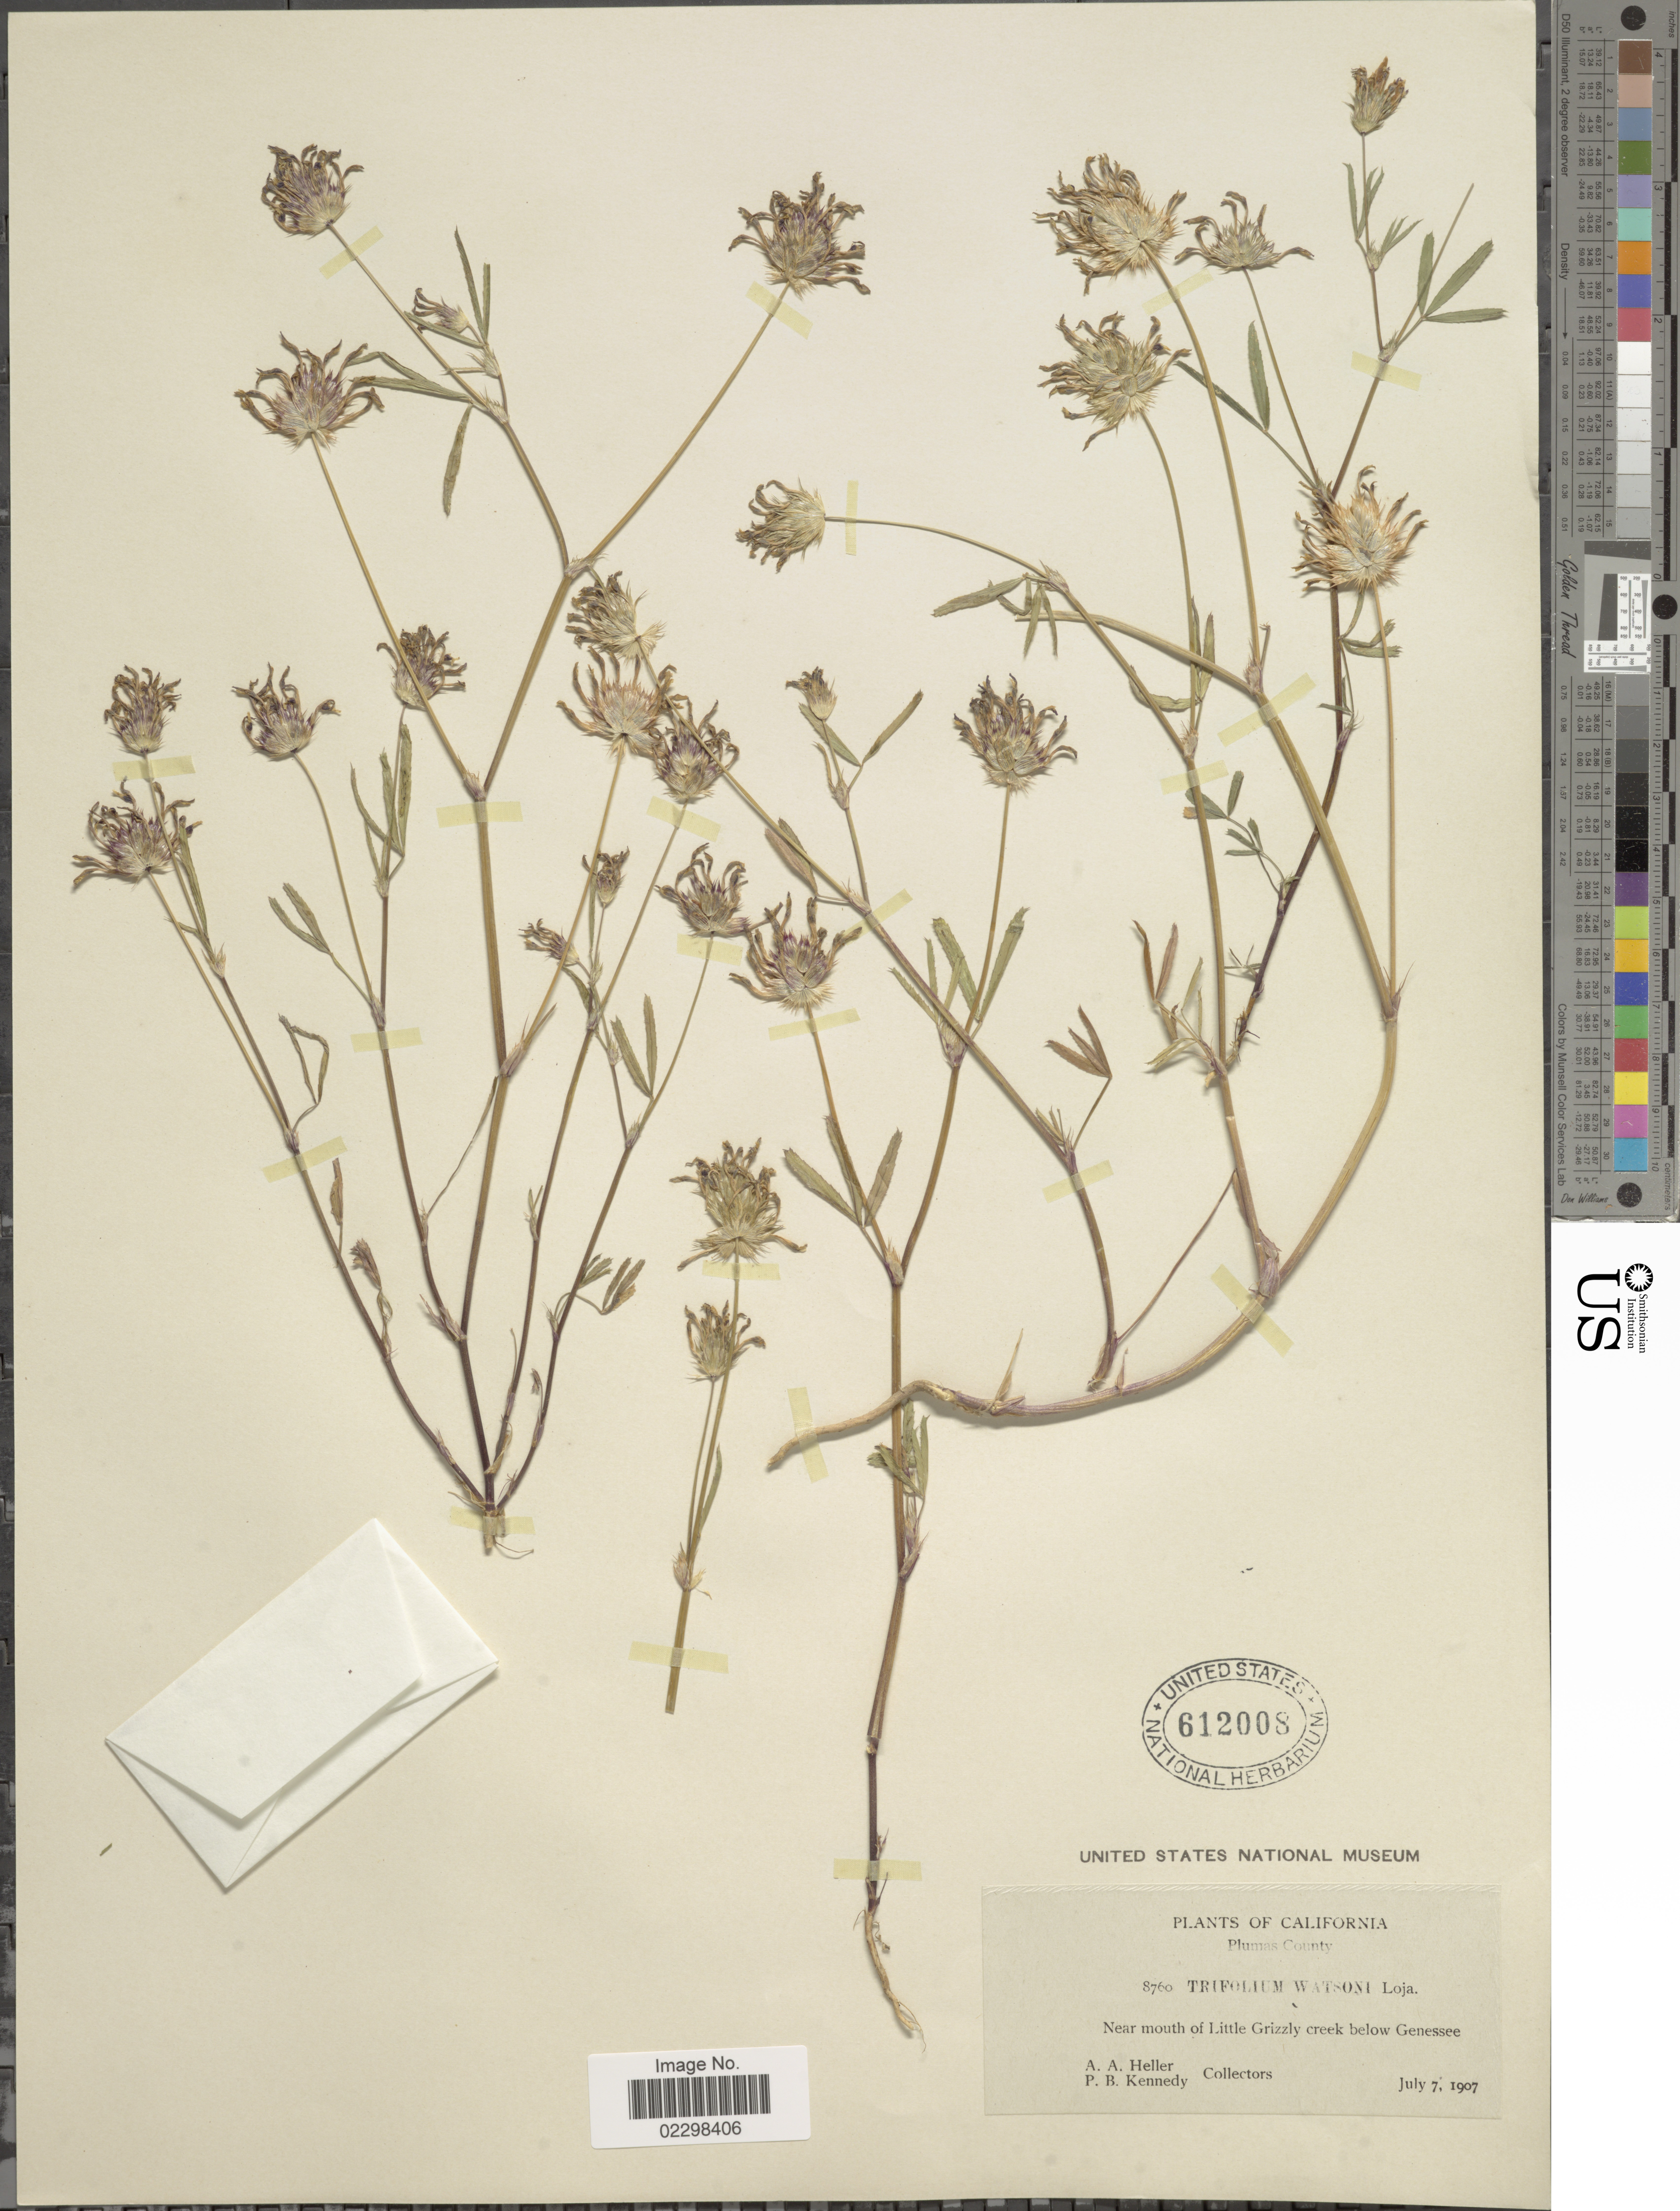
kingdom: Plantae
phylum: Tracheophyta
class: Magnoliopsida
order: Fabales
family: Fabaceae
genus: Trifolium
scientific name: Trifolium tridentatum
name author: Lindl.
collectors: A. A. Heller & P. B. Kennedy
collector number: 8760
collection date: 1907-07-07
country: United States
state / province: California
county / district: Plumas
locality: Plumas County. Near mouth of Little Grizzly creek below Genessee.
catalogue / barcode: US 612008